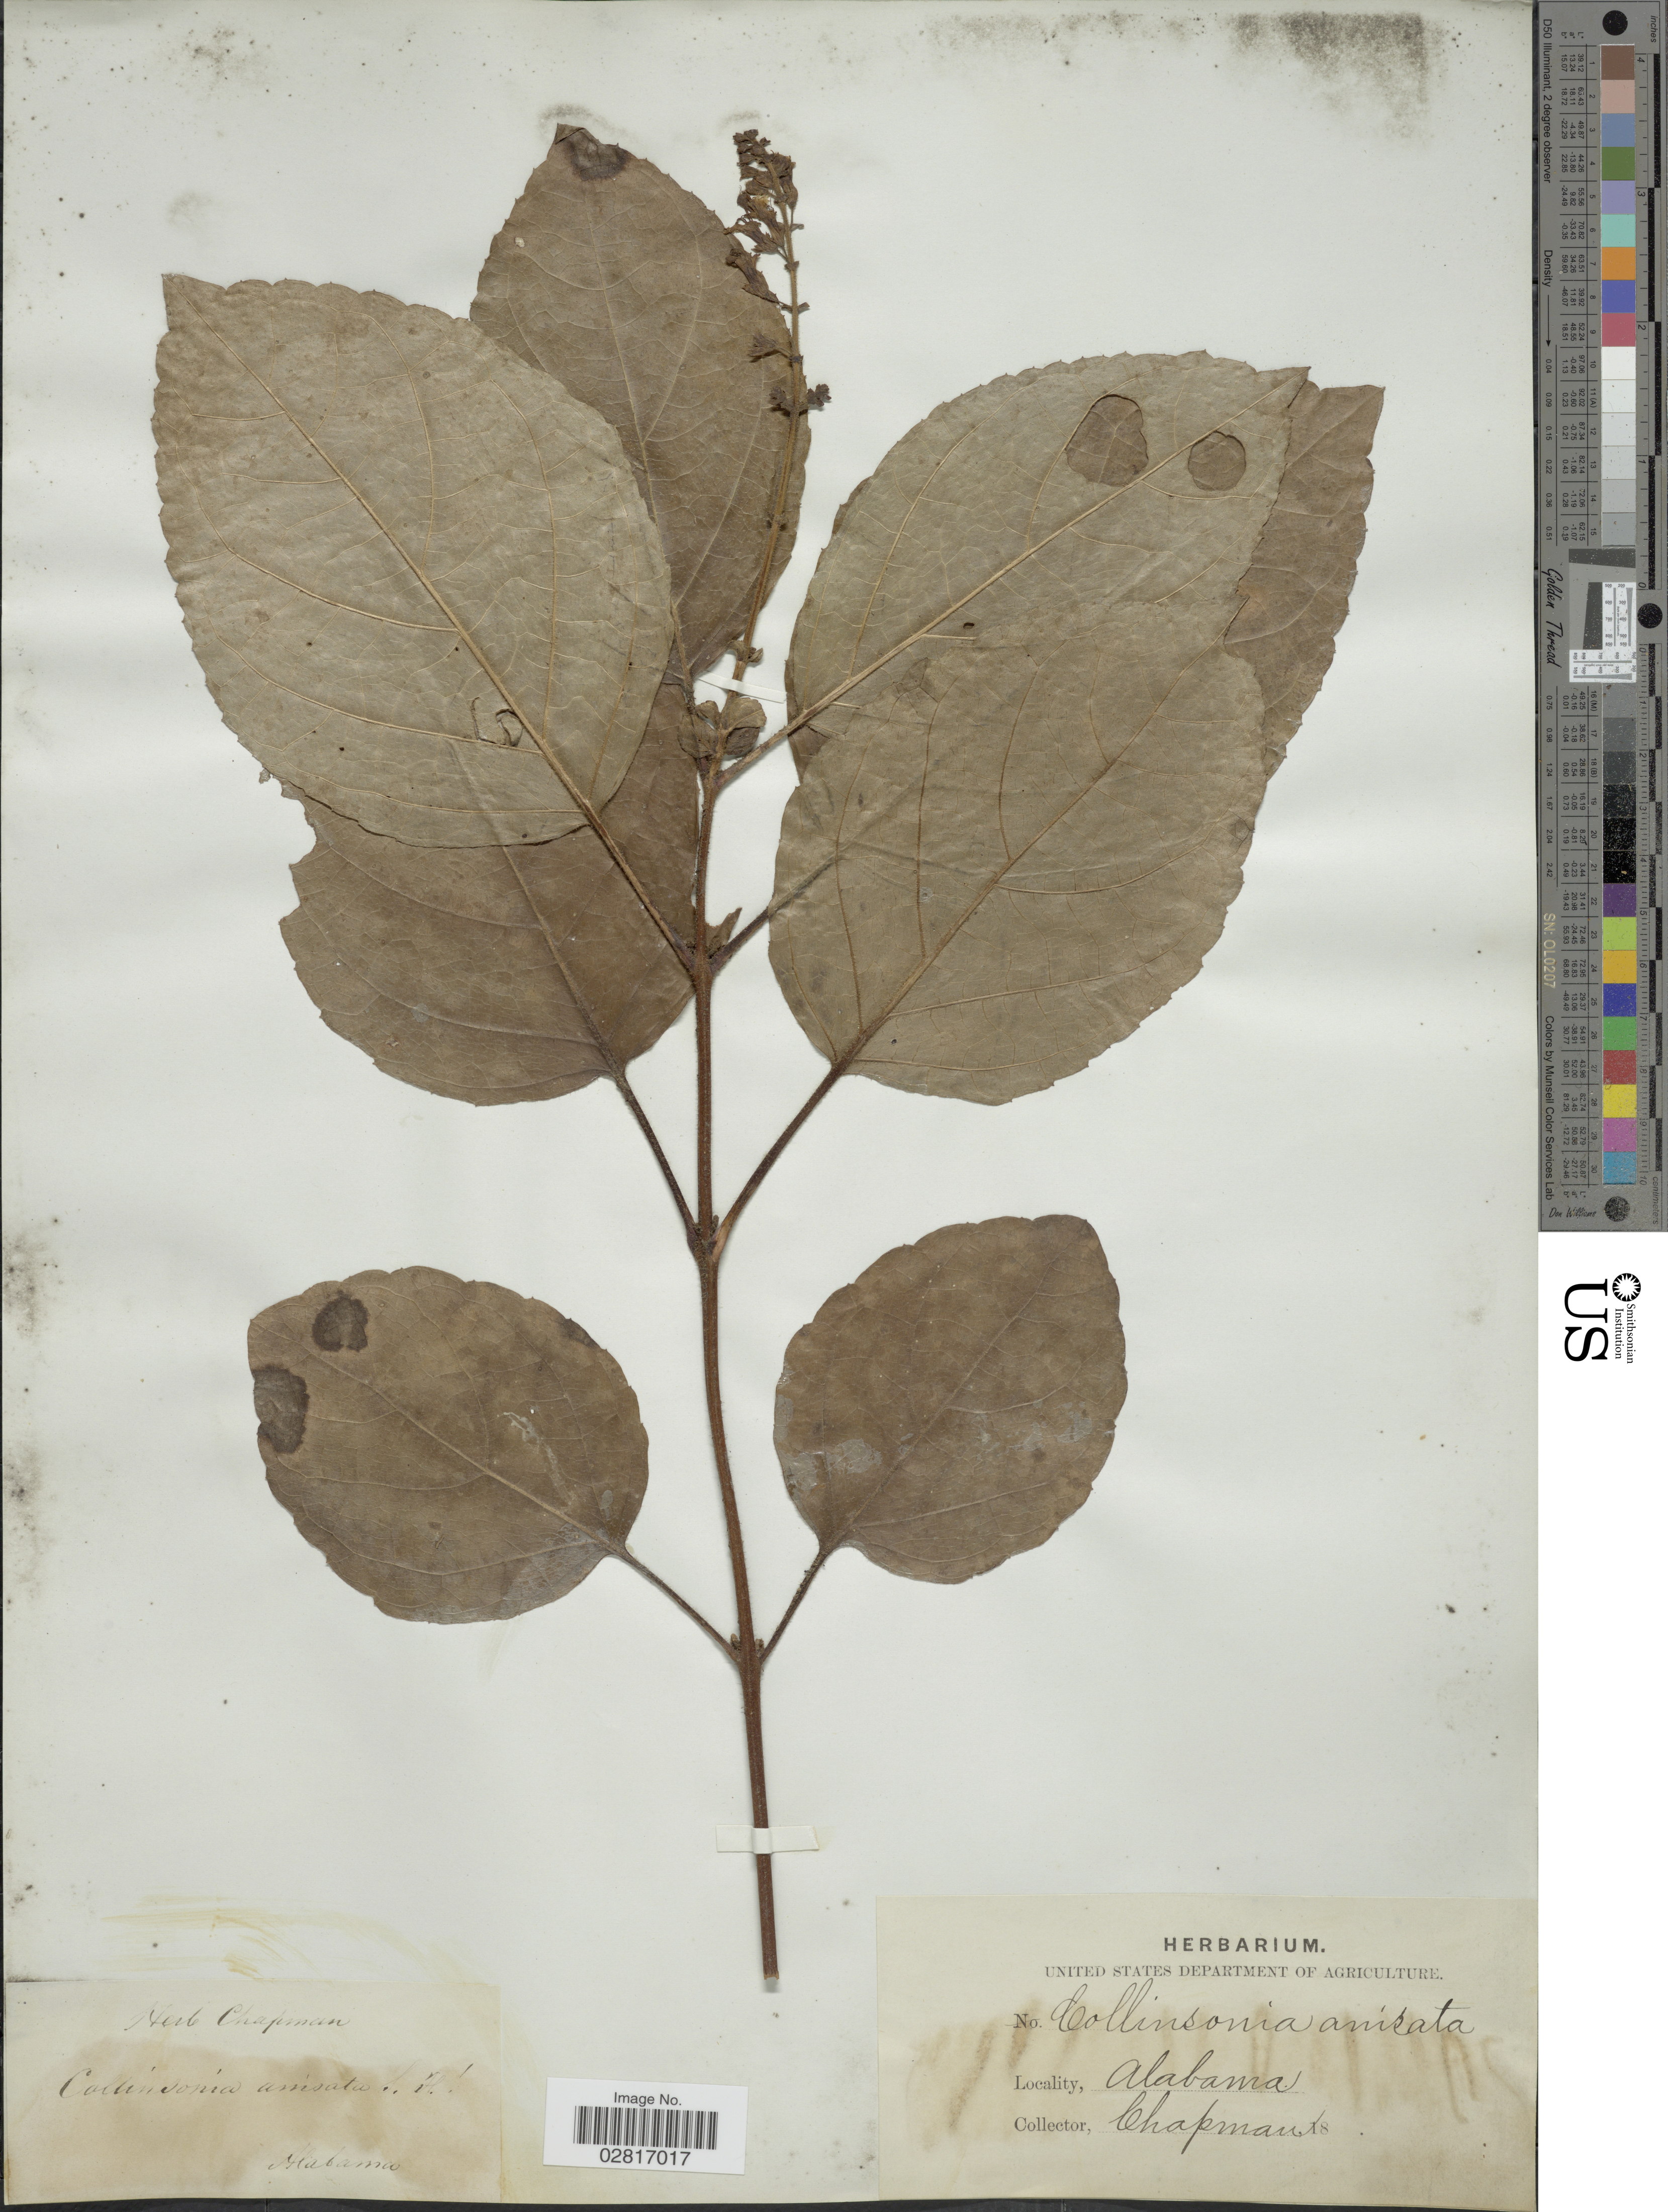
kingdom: Plantae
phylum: Tracheophyta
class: Magnoliopsida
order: Lamiales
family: Lamiaceae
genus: Collinsonia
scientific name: Collinsonia anisata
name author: Sims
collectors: A. Chapman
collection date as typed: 18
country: United States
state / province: Alabama